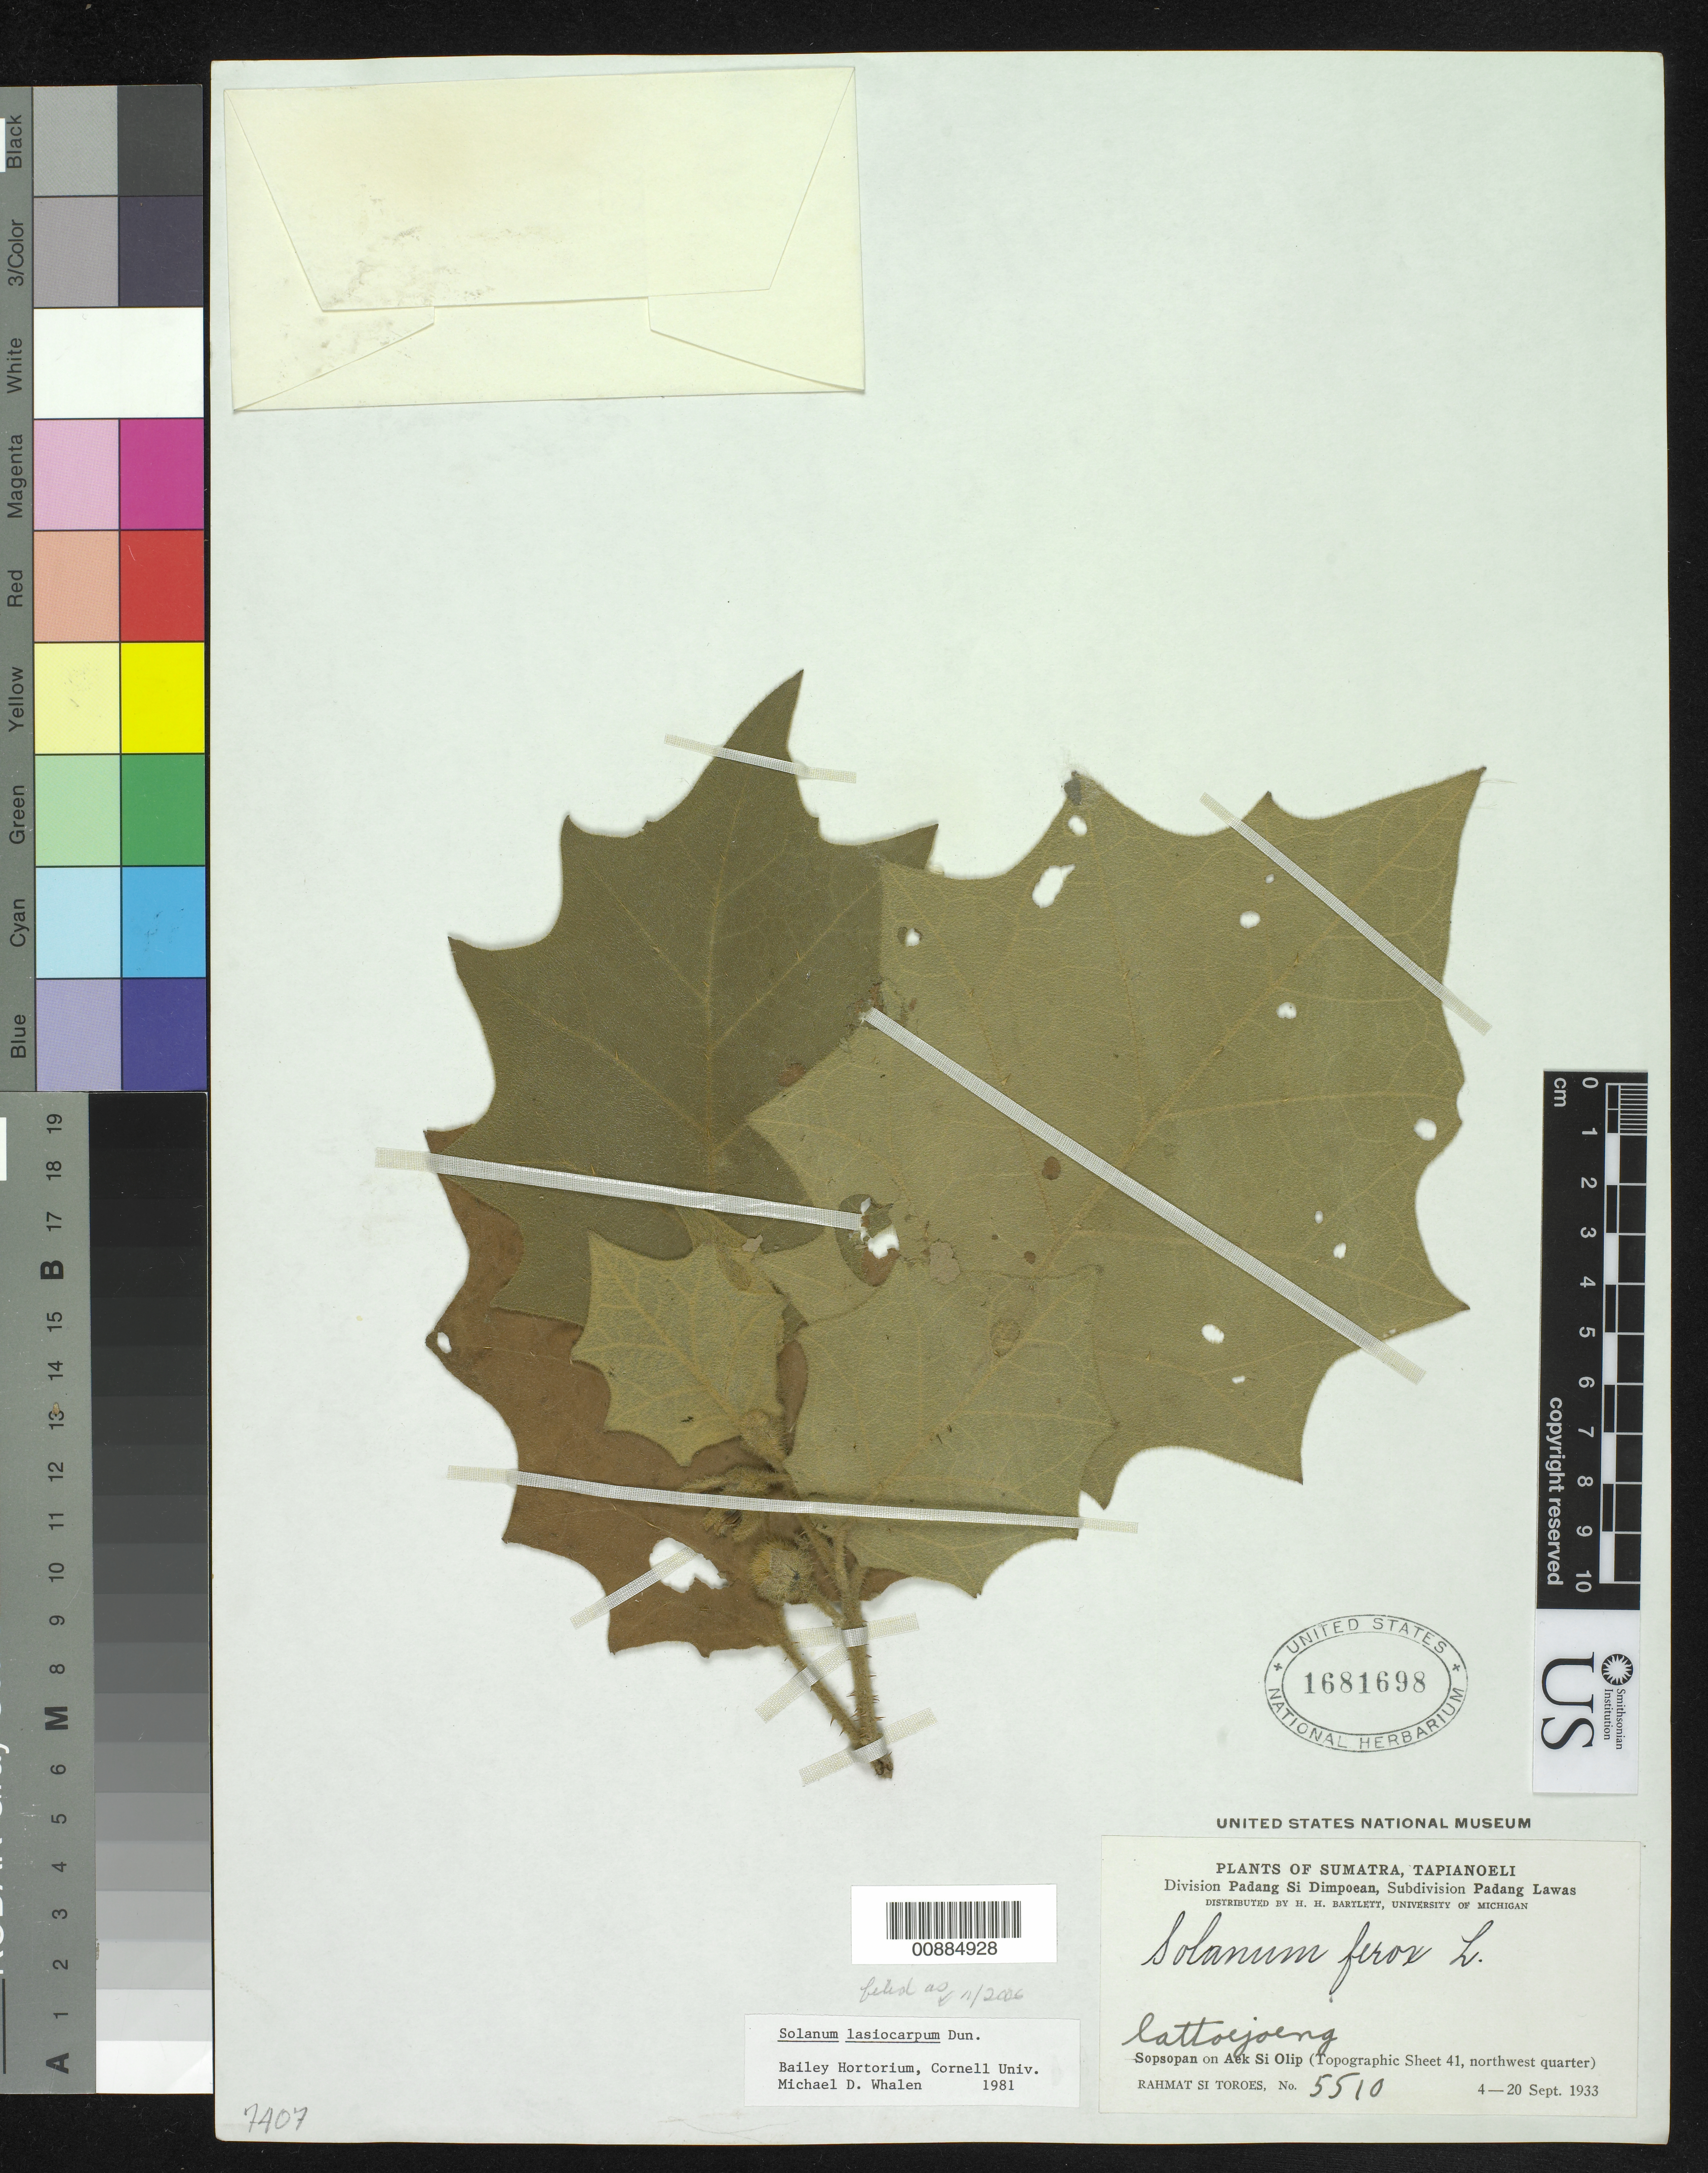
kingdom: Plantae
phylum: Tracheophyta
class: Magnoliopsida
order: Solanales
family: Solanaceae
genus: Solanum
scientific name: Solanum lasiocarpum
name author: Dunal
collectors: Rahmat Si Boeea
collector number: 5510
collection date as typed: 04 Sep 1933 to 20 Sep 1933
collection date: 1933-09-04/1933-09-20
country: Indonesia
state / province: Sumatra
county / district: Sumatera Utara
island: Sumatra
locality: Sibola; Padang Si Dimpoean, Padang Lawas; Sopsopan on Aek Si Olip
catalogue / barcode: US 1681698